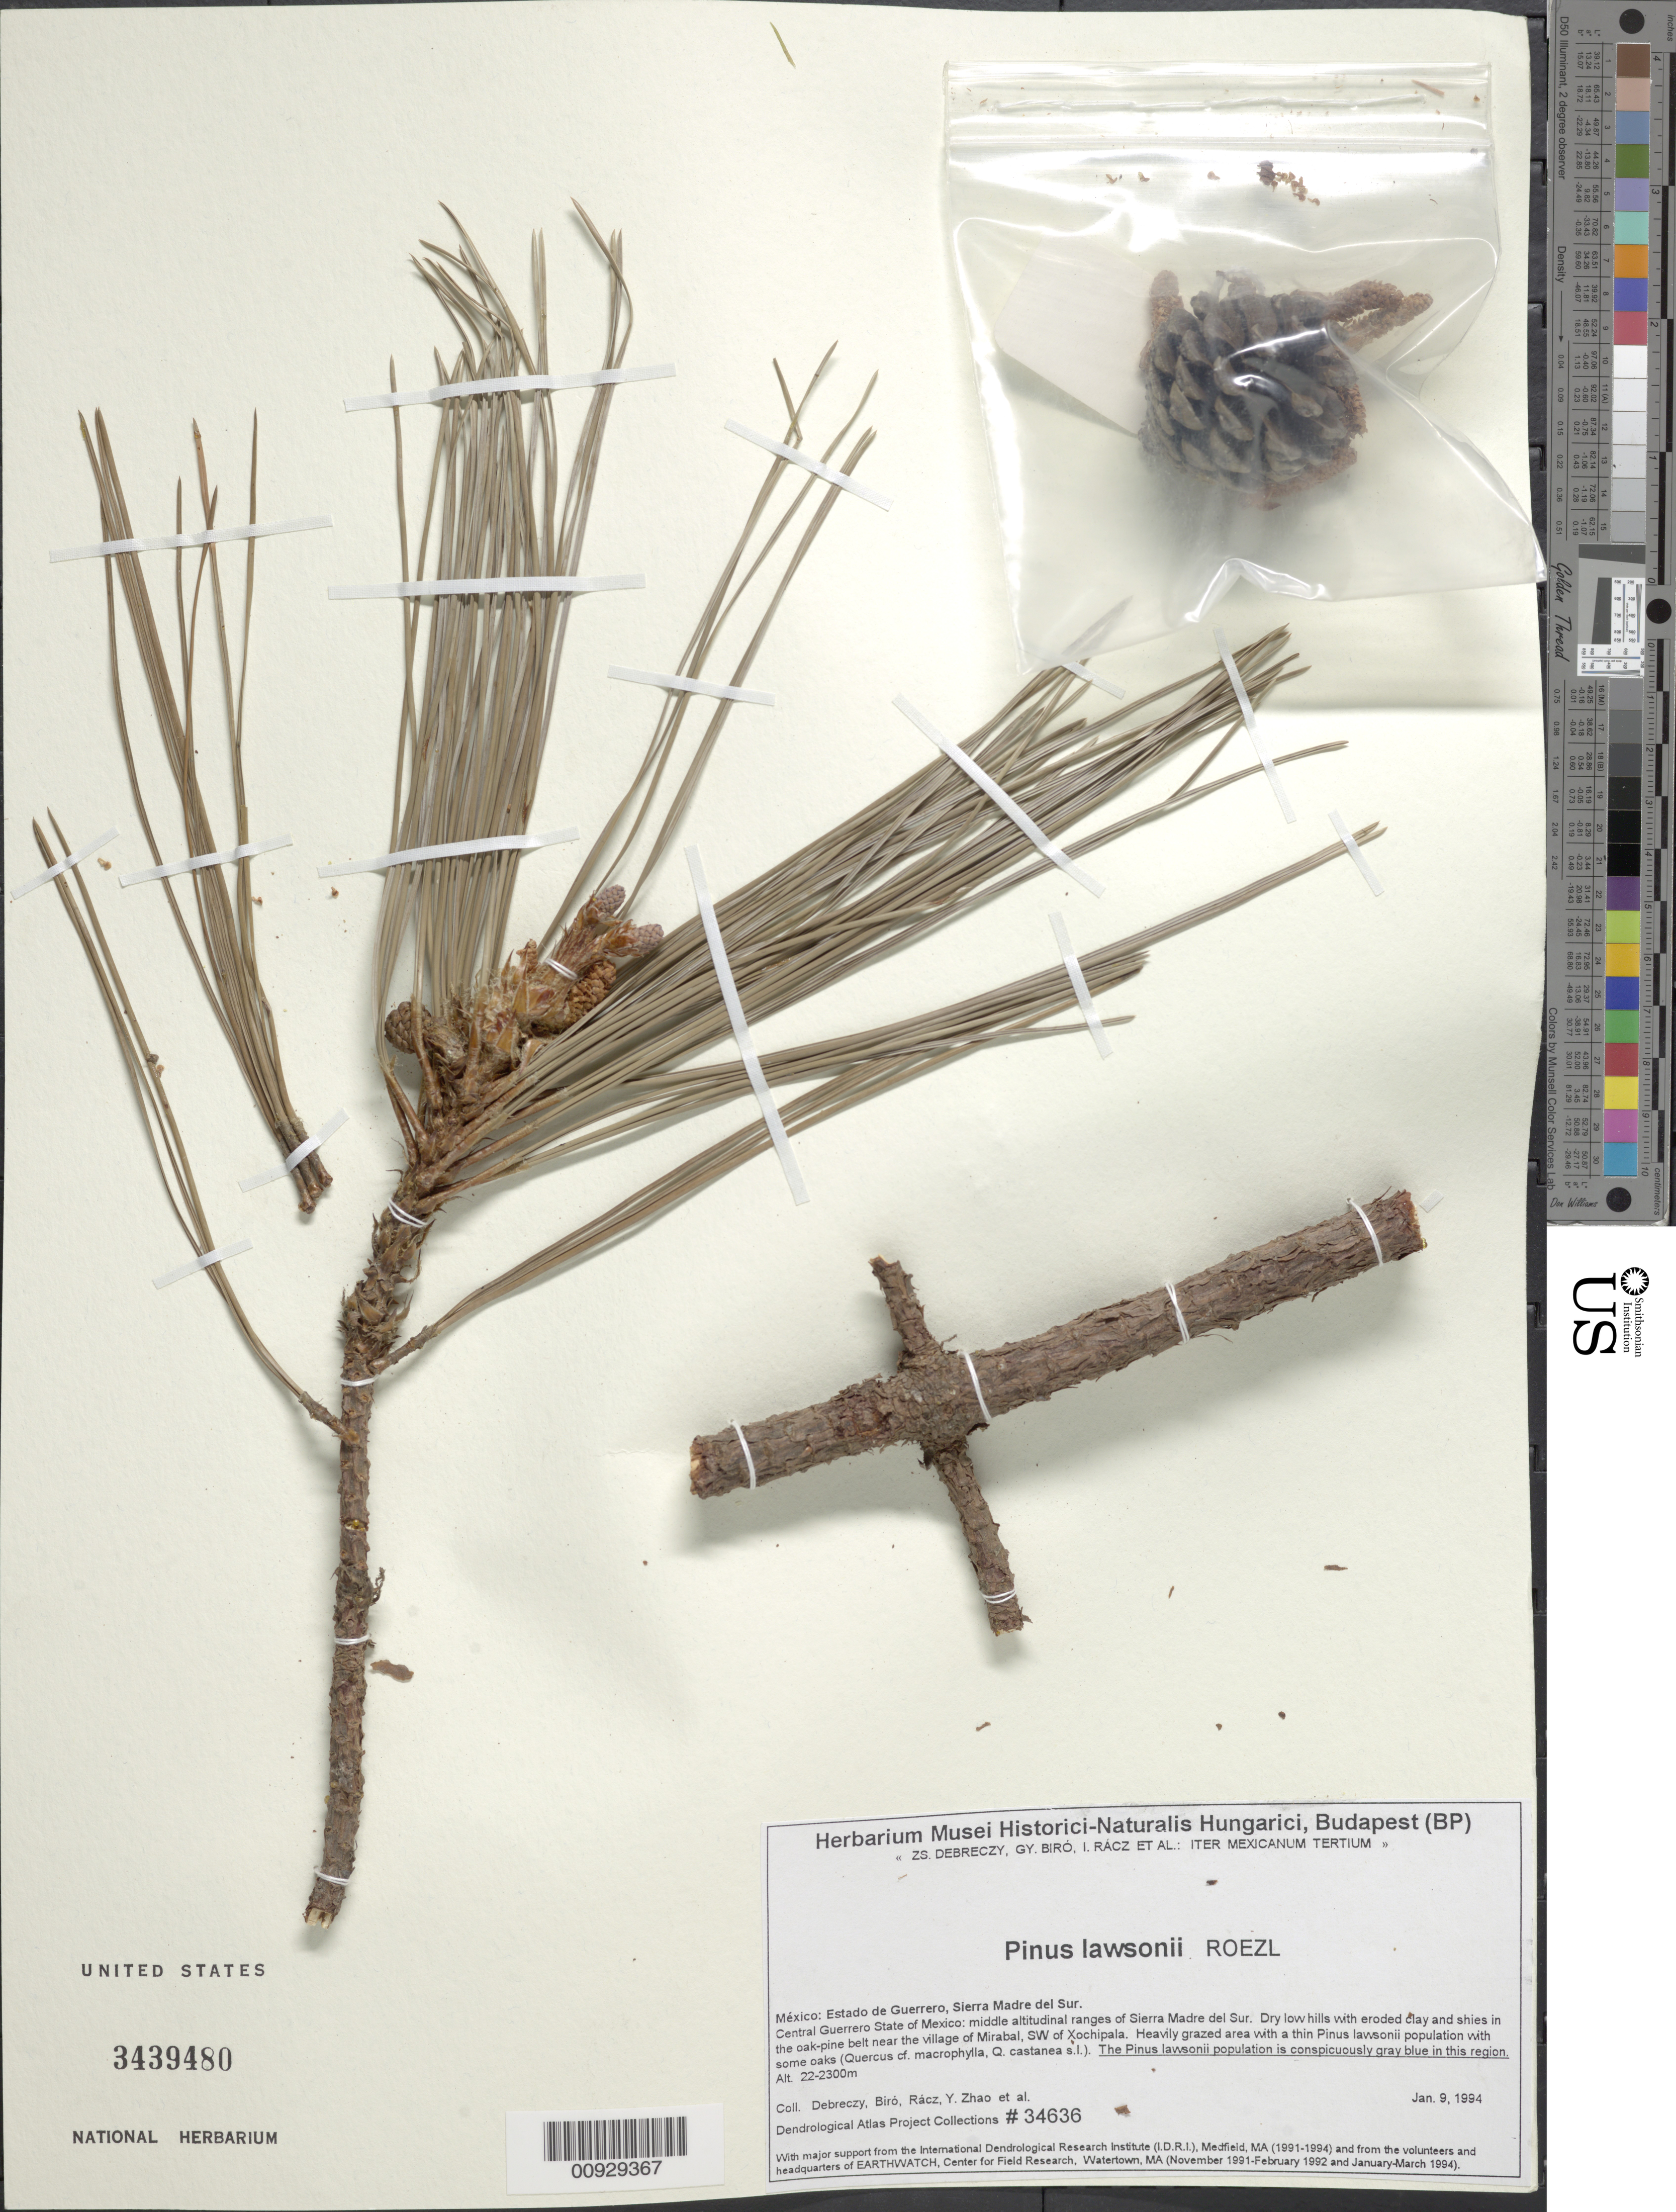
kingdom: Plantae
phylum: Tracheophyta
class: Pinopsida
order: Pinales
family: Pinaceae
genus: Pinus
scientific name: Pinus lawsonii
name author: Roezl ex Gordon & Glend.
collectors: Z. Debreczy, G. Biro, I. Rácz, Y. Zhao & et al.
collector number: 34636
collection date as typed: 09 Jan 1994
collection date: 1994-01-09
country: Mexico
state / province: Guerrero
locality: Middle altitudinal ranges of Sierra Madre del Sur. Dry low hills with eroded clay and shies in the oak-pine belt near the village of Mirabal, SW of Xochilapa.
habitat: Heavily grazed area with a thin Pinus lawsonii population with some oaks (Quercus cf. macrophylla, Q. castanea s.l.).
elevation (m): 2300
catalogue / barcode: US 3439480